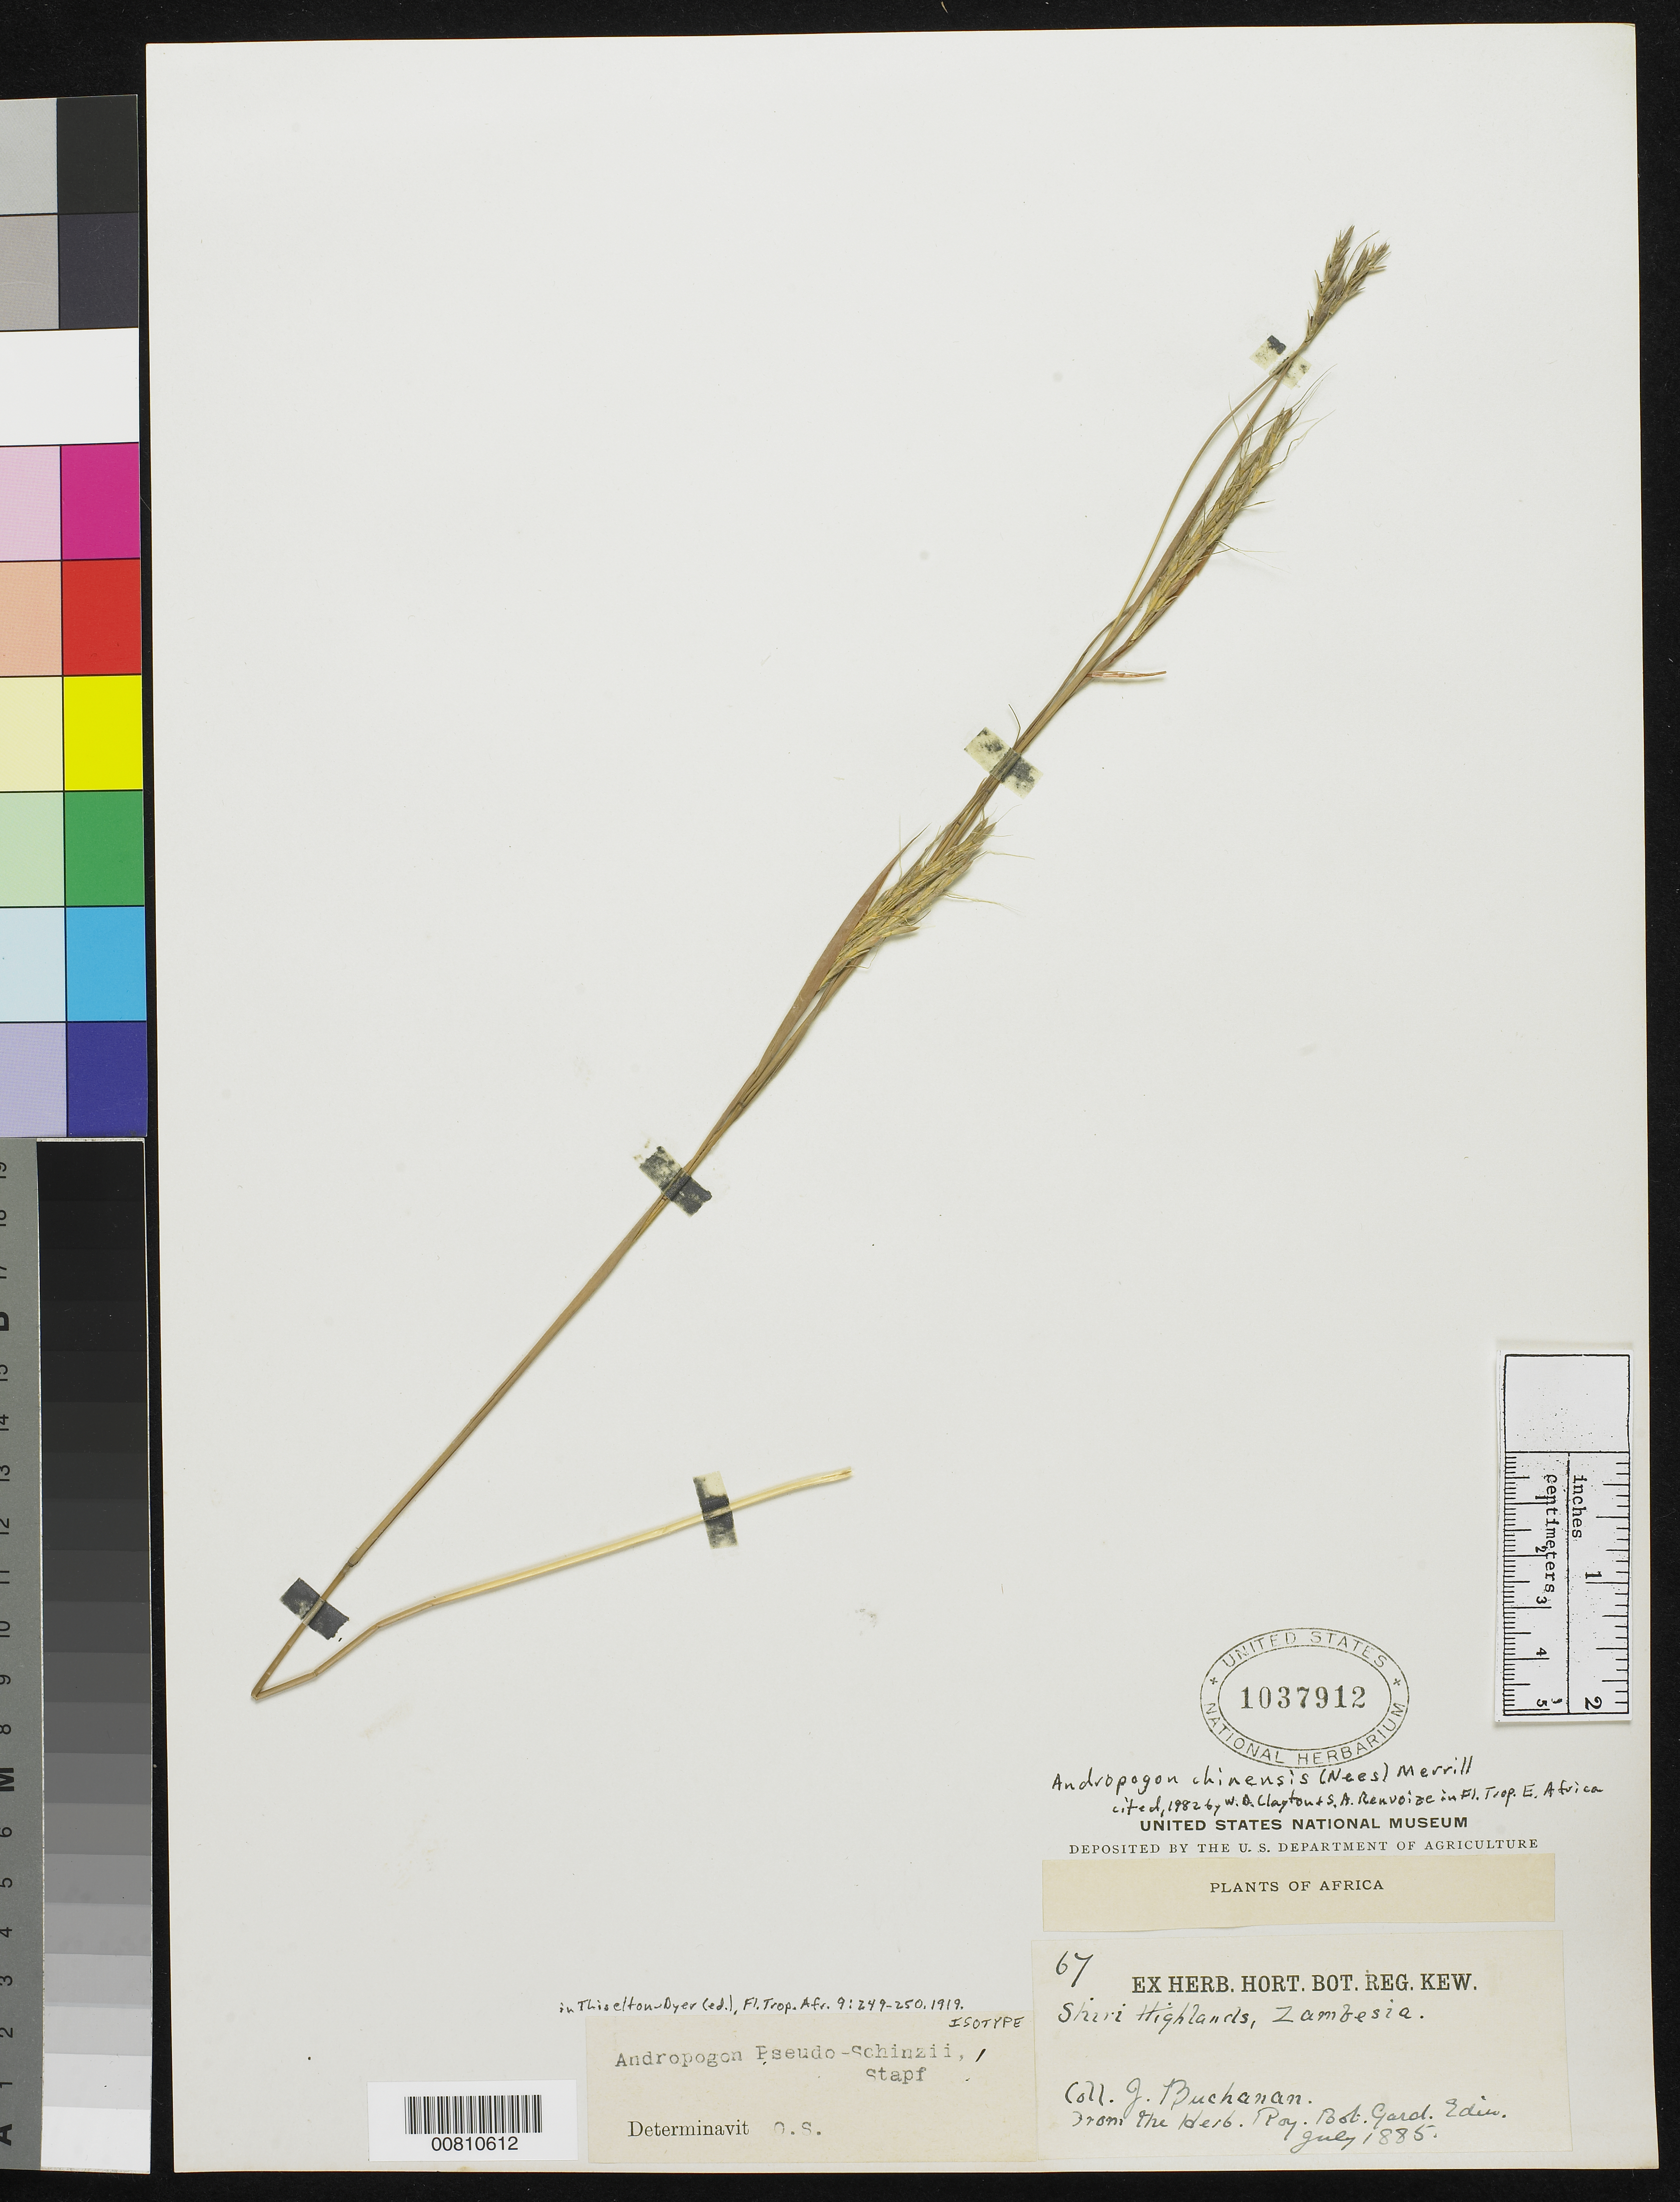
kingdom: Plantae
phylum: Tracheophyta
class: Liliopsida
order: Poales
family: Poaceae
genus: Andropogon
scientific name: Andropogon pseudoschinzii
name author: Stapf in Prain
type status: Isotype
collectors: J. Buchanan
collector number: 67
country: Mozambique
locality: Shiri Highlands, Zambesia.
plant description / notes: Cited 1982 by W.D. Clayton & S.A. Renvoize in Fl. Trop. E. Africa.; "From the Herb. Roy. Bot. Gard. Edin. July 1885".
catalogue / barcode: US 1037912